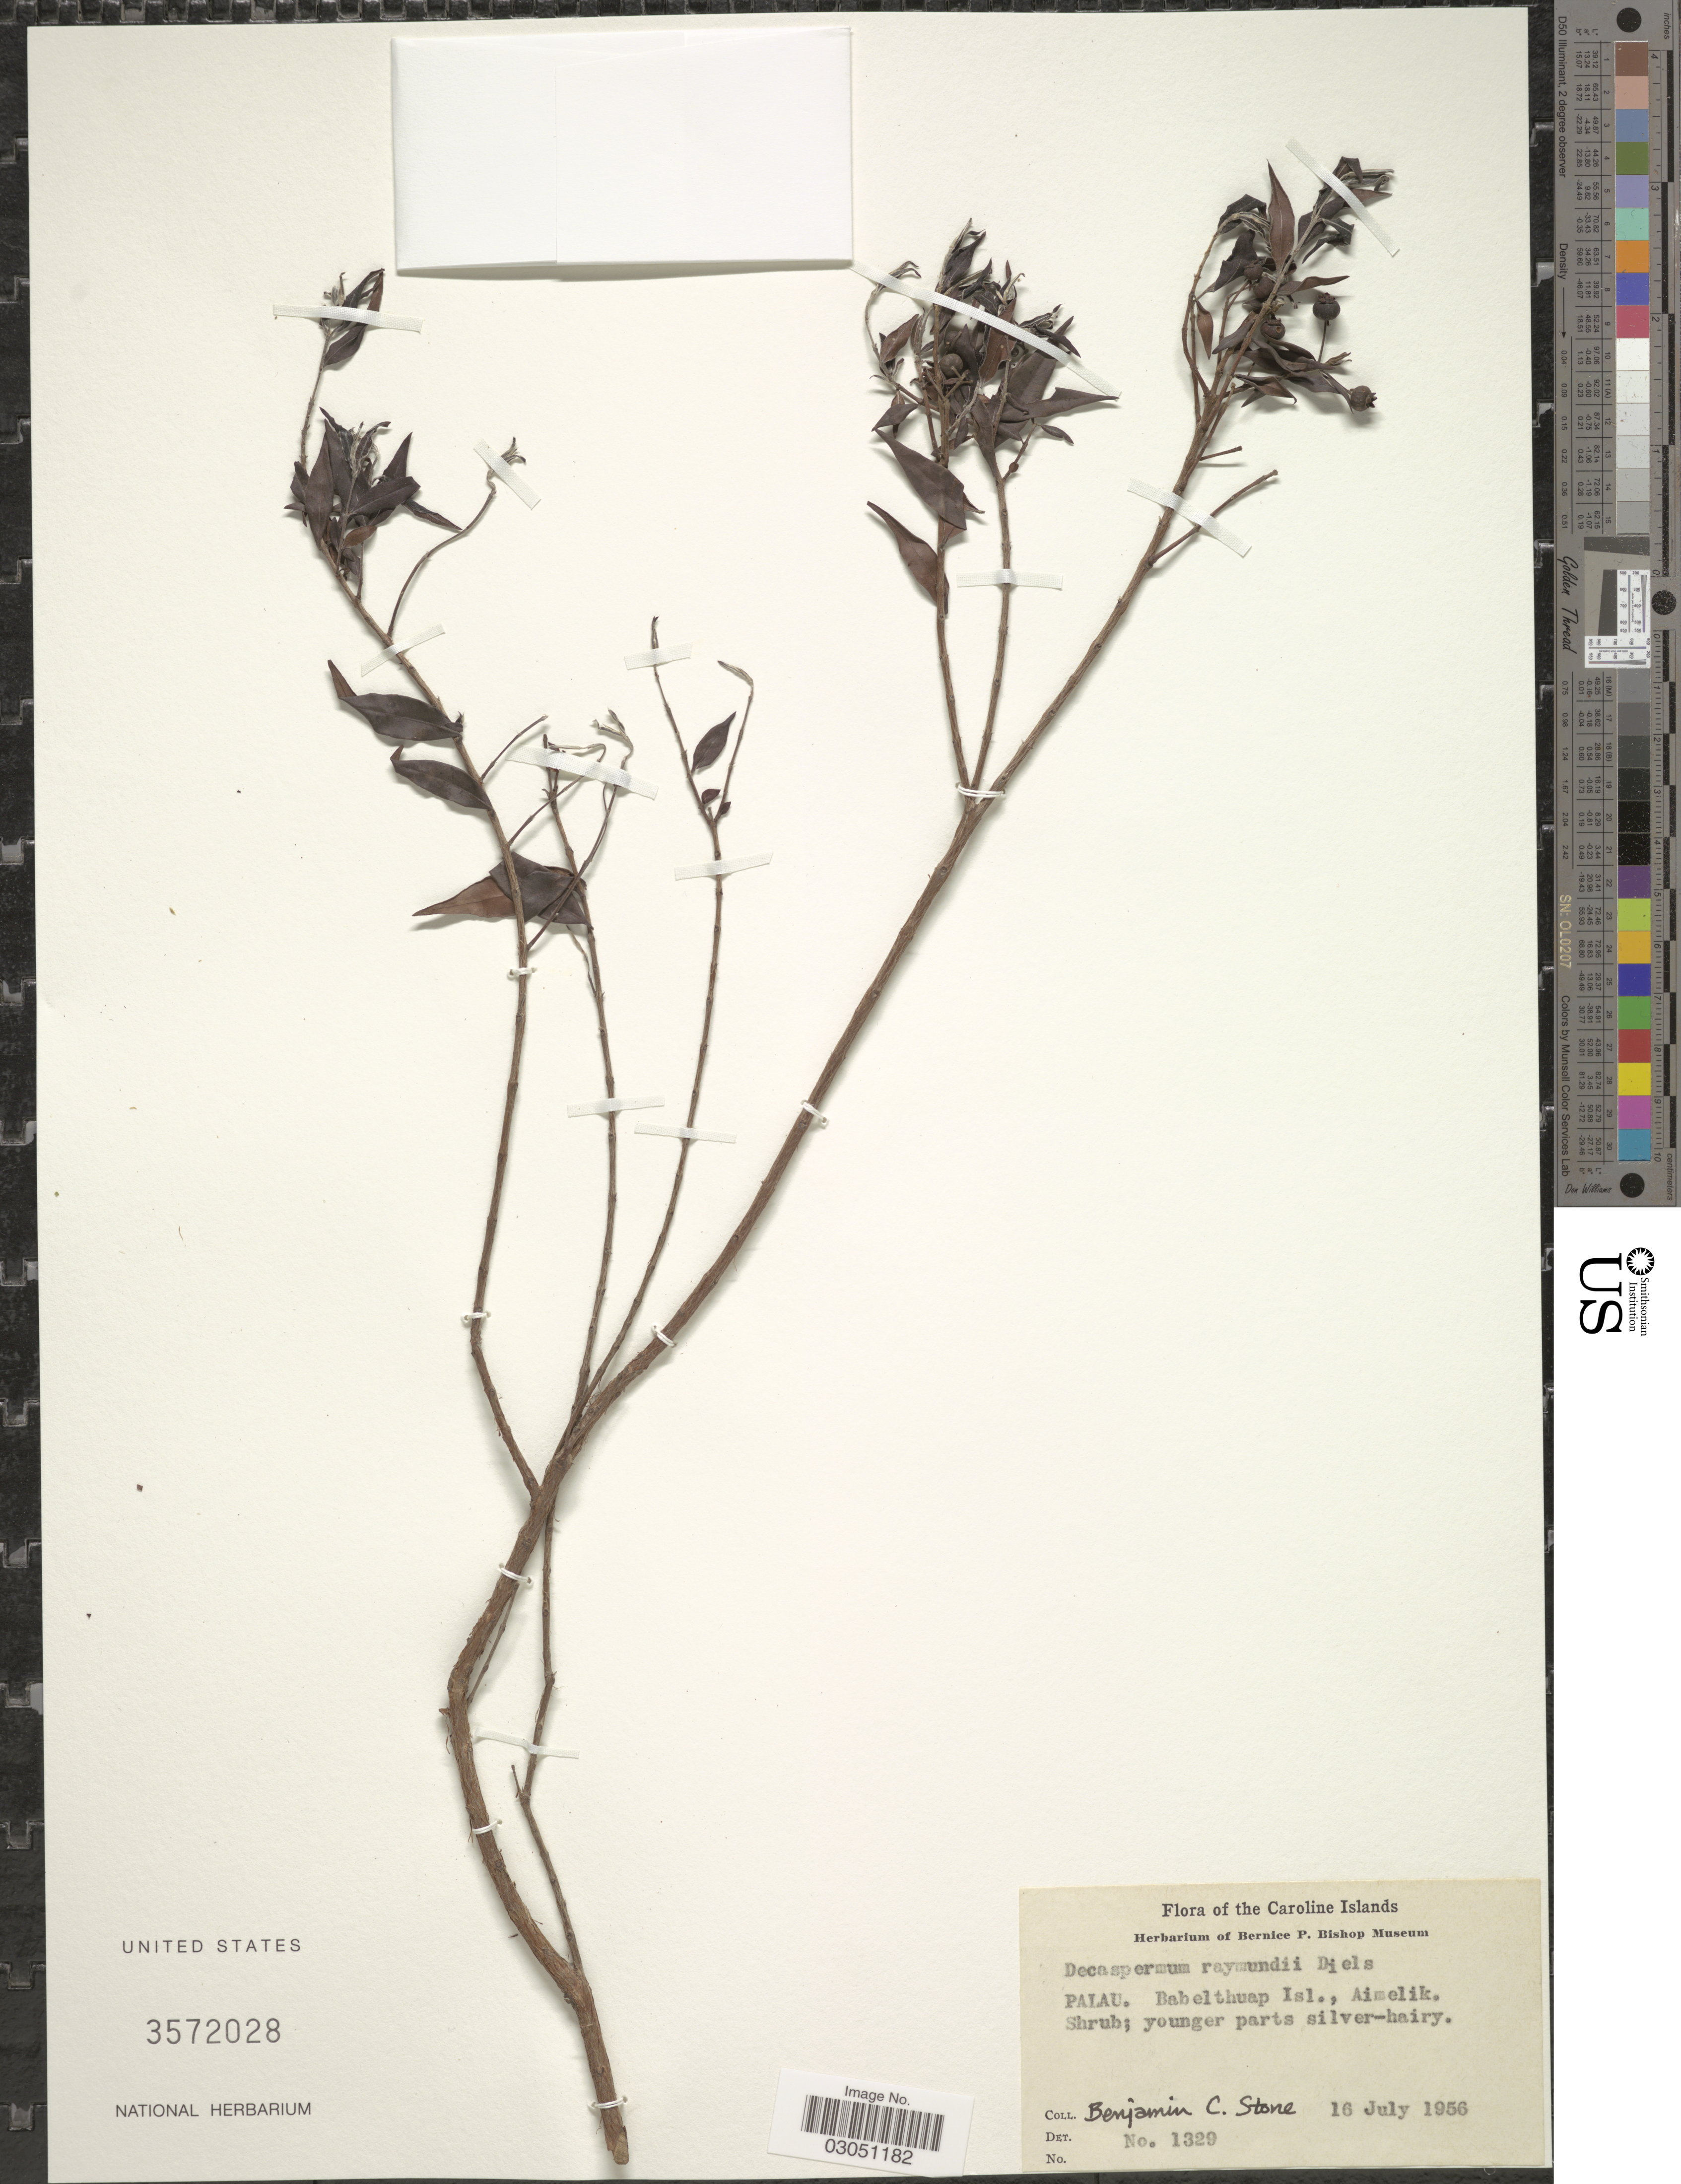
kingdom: Plantae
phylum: Tracheophyta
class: Magnoliopsida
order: Myrtales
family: Myrtaceae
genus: Decaspermum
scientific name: Decaspermum raymundi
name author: Diels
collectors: B. C. Stone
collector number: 1329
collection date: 1956-07-16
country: Palau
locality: The Caroline Islands. Palau. Babelthuap Isl., Aimelik.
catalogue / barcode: US 3572028